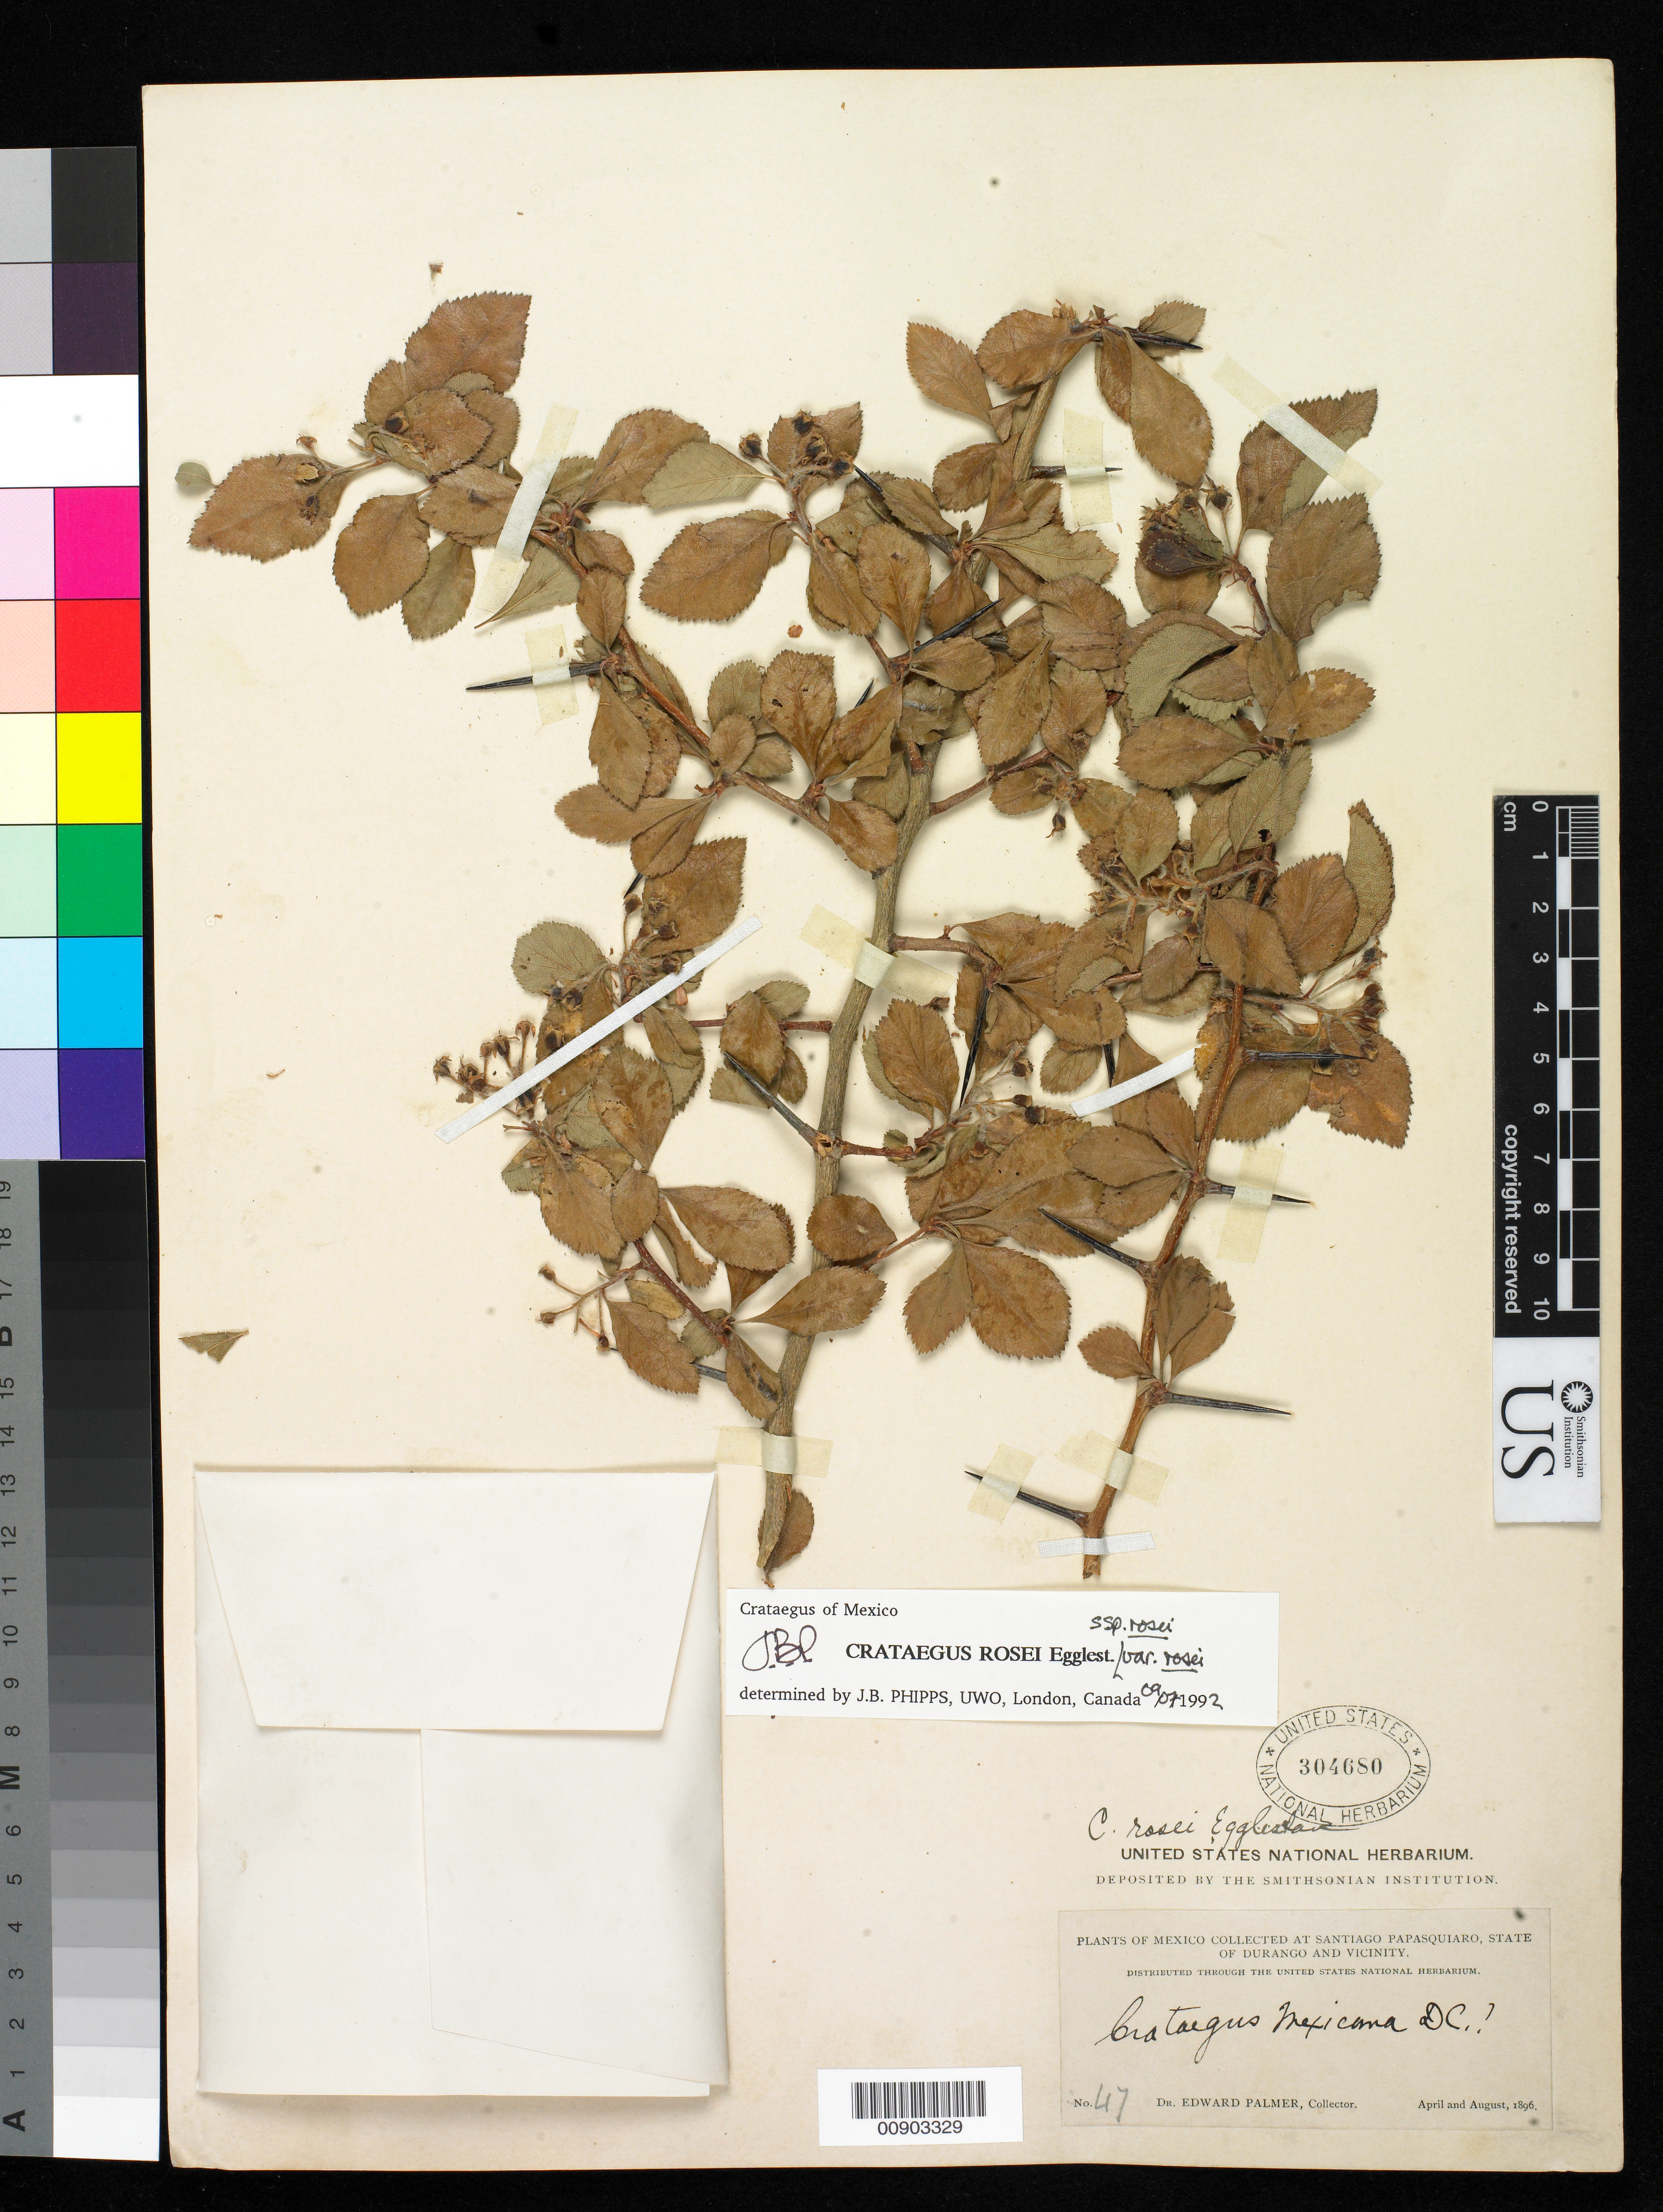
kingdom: Plantae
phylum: Tracheophyta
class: Magnoliopsida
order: Rosales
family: Rosaceae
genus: Crataegus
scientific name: Crataegus rosei var. rosei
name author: Eggl.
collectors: E. Palmer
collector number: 47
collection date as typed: Apr 1896 to -- Aug 1896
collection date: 1896-04/1896-08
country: Mexico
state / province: Durango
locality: Santiago Papasquiaro, Durango and vicinity.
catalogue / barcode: US 304680